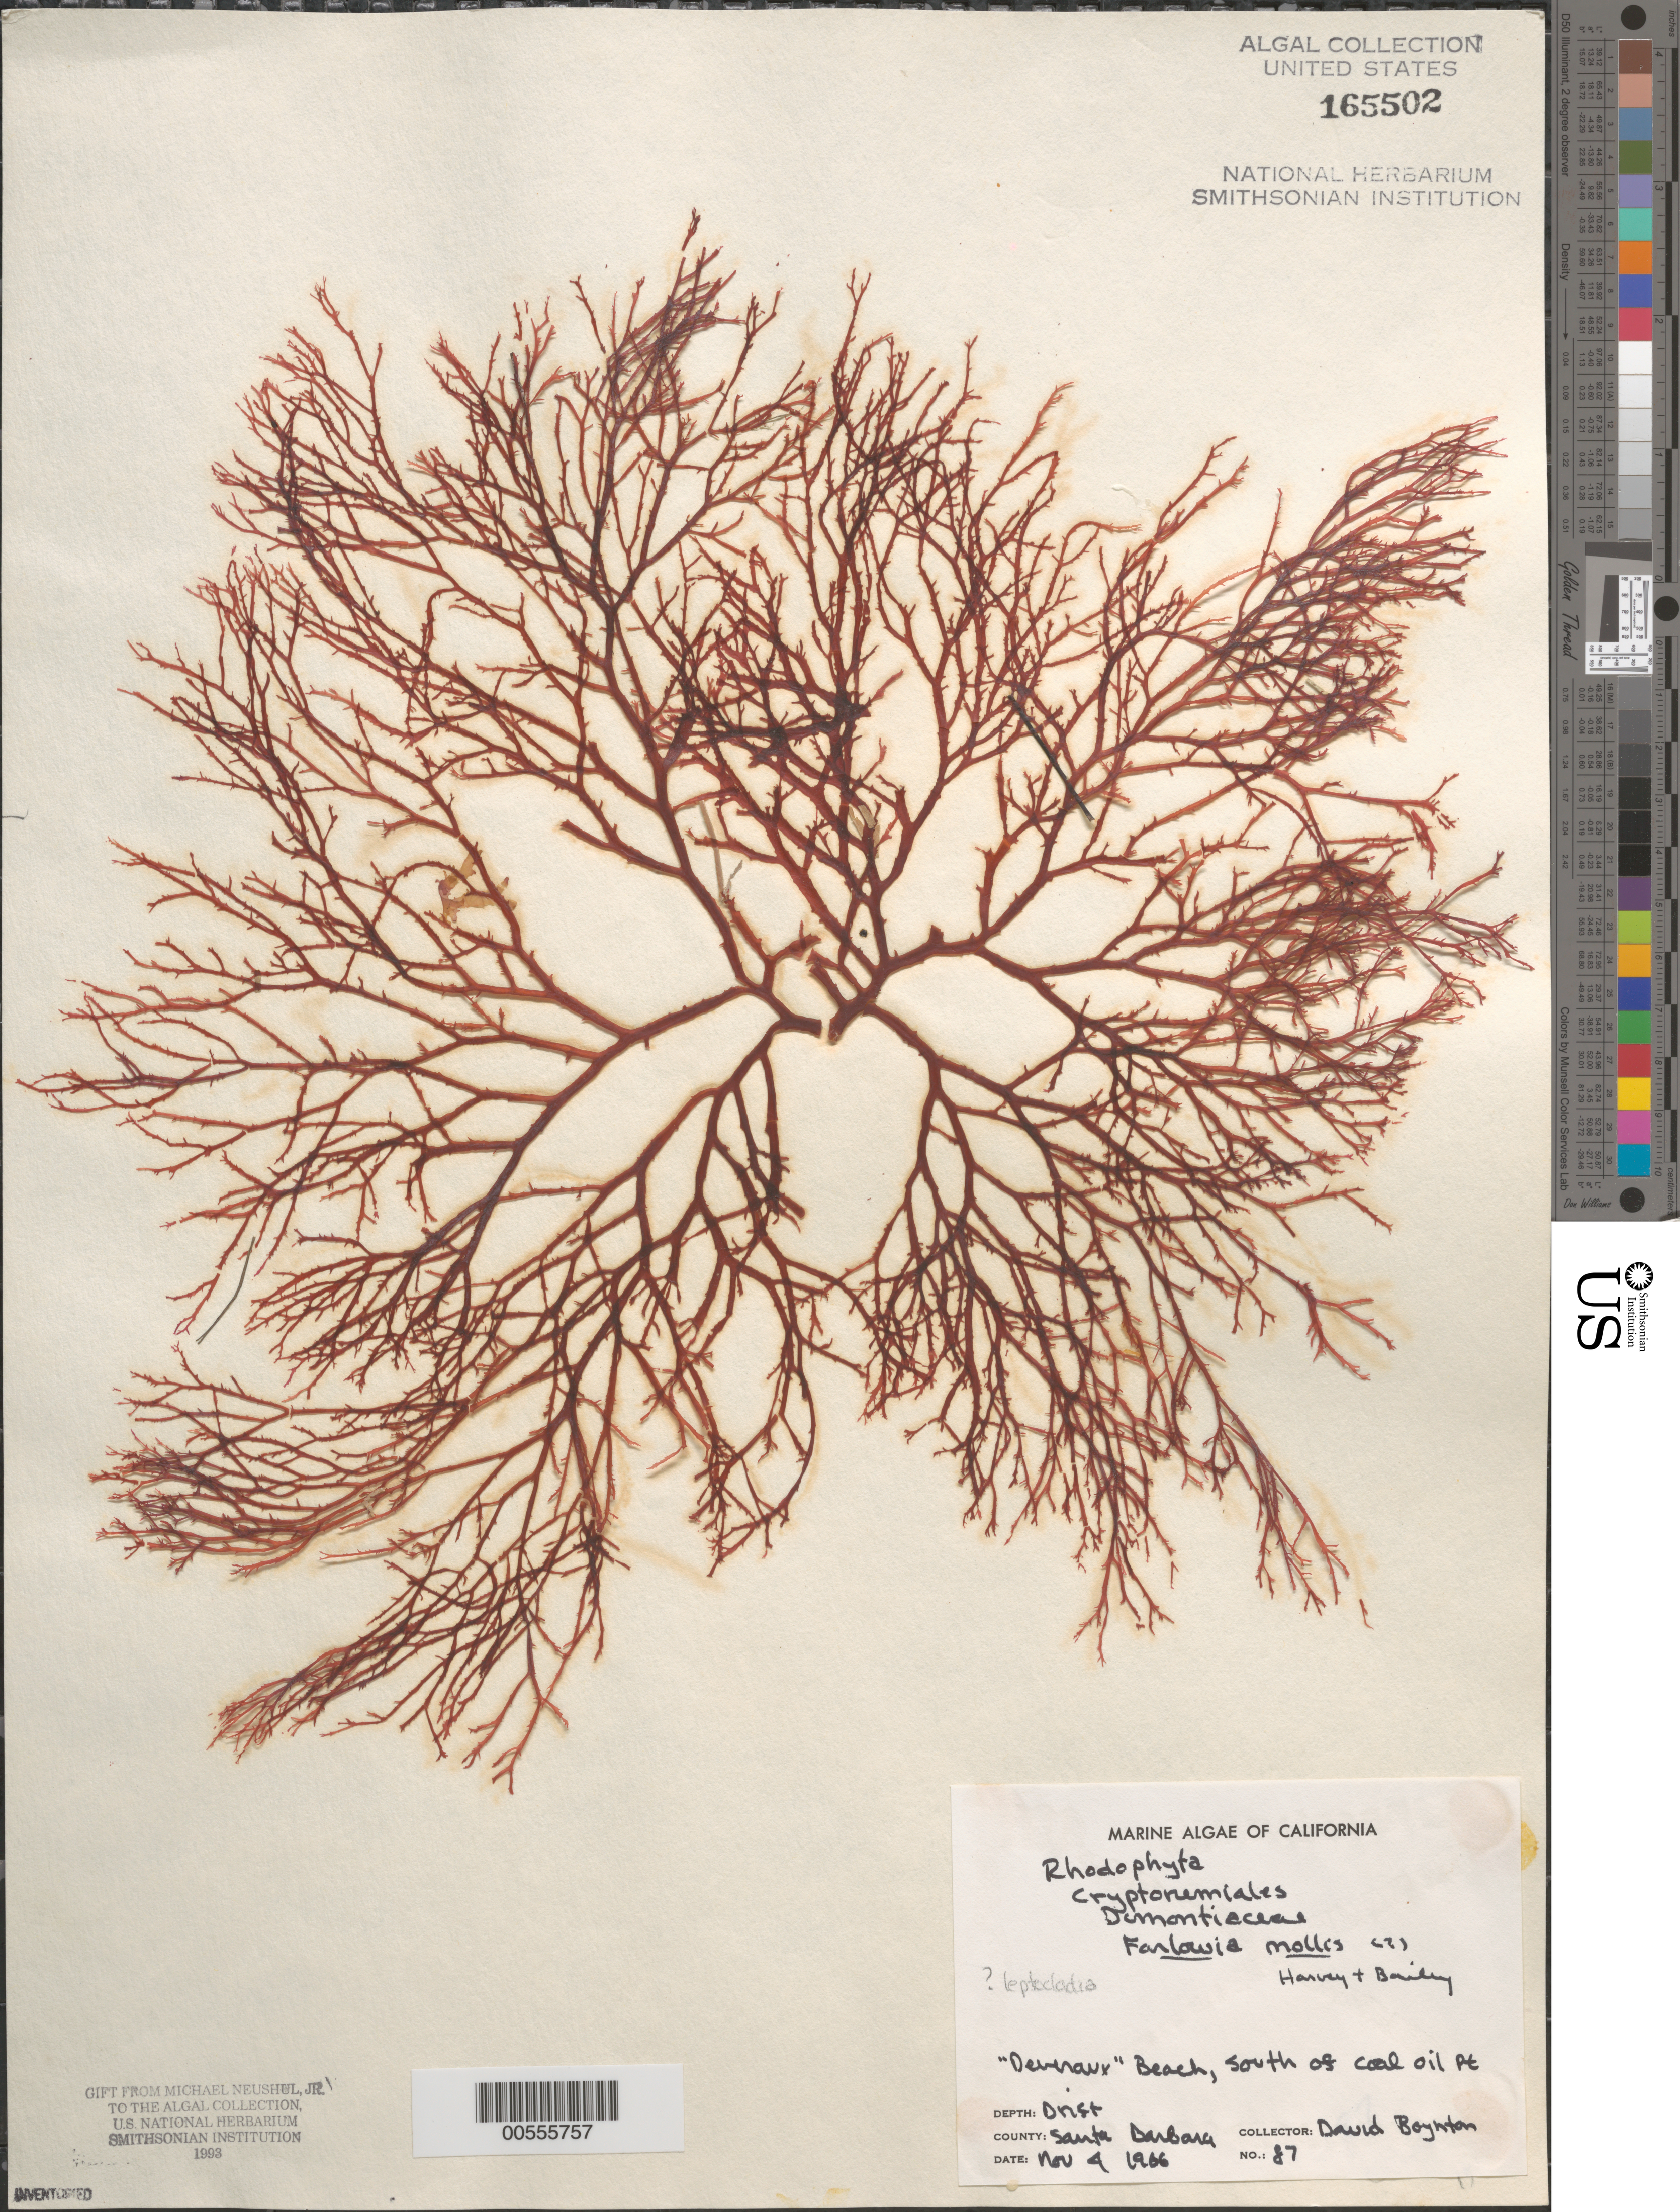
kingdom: Plantae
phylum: Rhodophyta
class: Florideophyceae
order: Gigartinales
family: Dumontiaceae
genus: Farlowia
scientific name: Farlowia mollis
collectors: D. Boynton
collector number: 87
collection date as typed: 04 Nov 1966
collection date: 1966-11-04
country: United States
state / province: California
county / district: Santa Barbara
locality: Deveraux Beach, south of Coal Oil Point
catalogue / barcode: US 165502